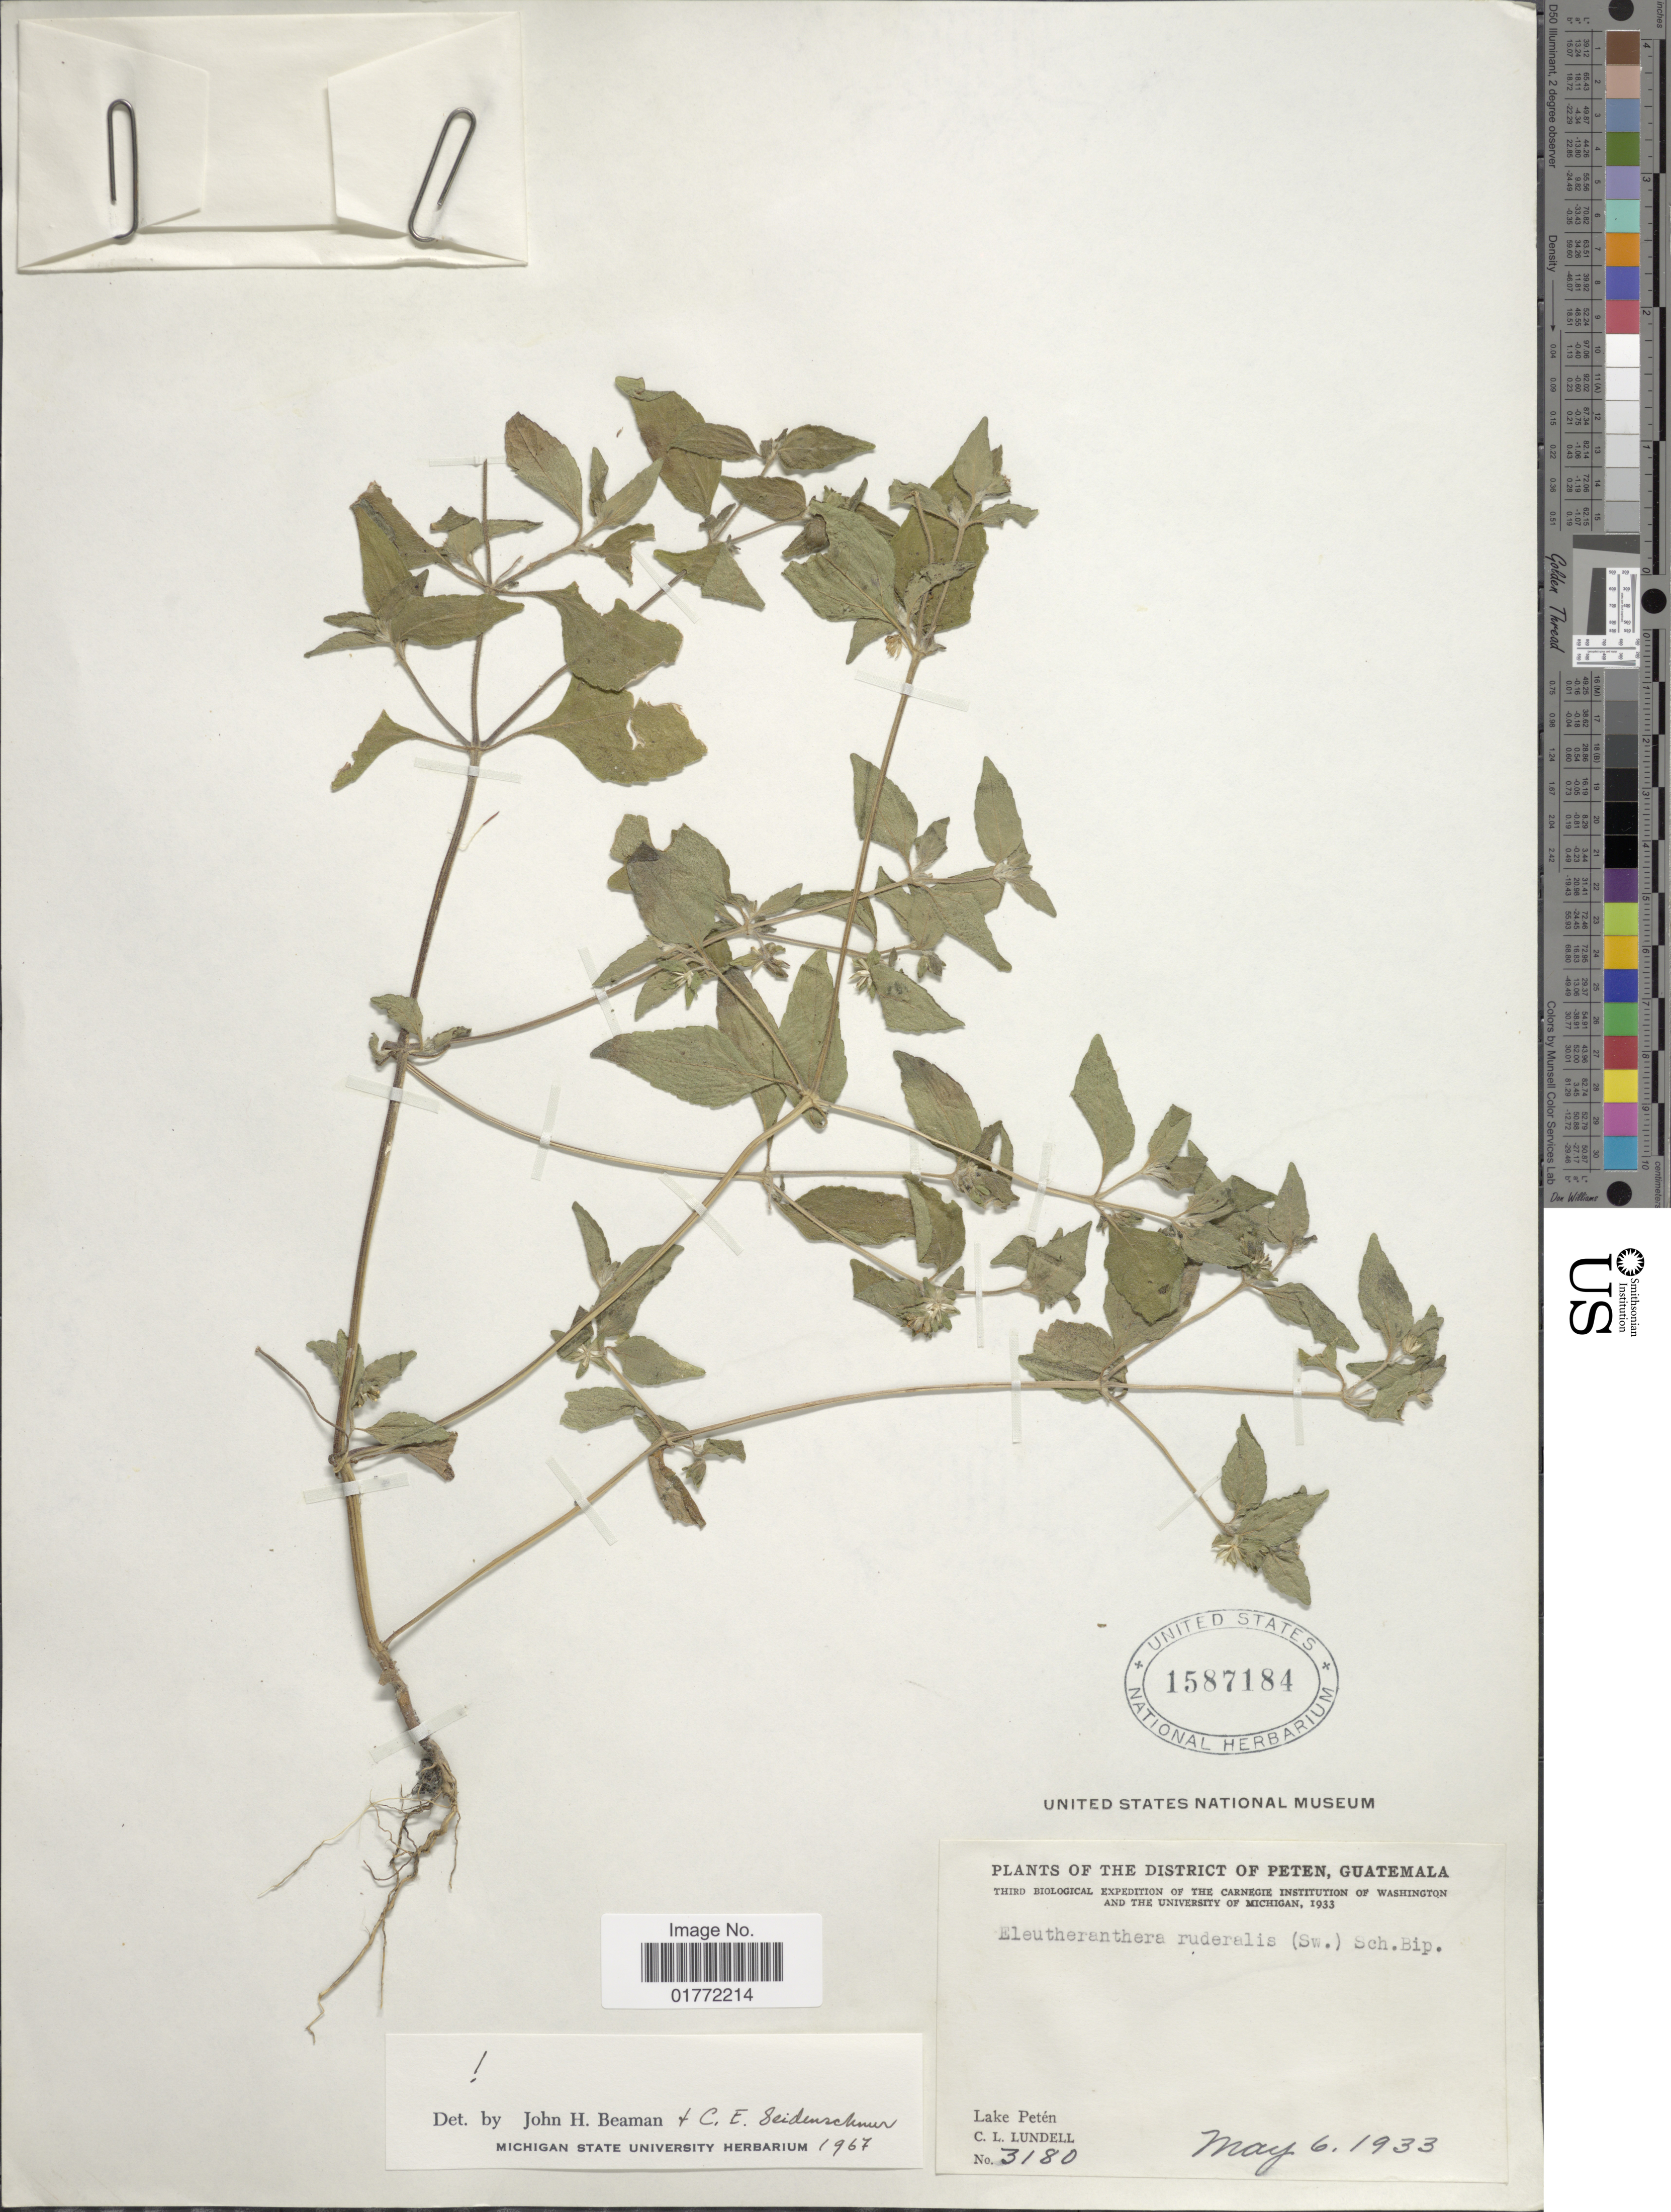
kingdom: Plantae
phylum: Tracheophyta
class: Magnoliopsida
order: Asterales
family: Asteraceae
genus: Eleutheranthera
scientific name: Eleutheranthera ruderalis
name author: (Sw.) Sch. Bip.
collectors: C. L. Lundell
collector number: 3180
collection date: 1933-05-06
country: Guatemala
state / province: El Petén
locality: District of Peten, Lake Peten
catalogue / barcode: US 1587184